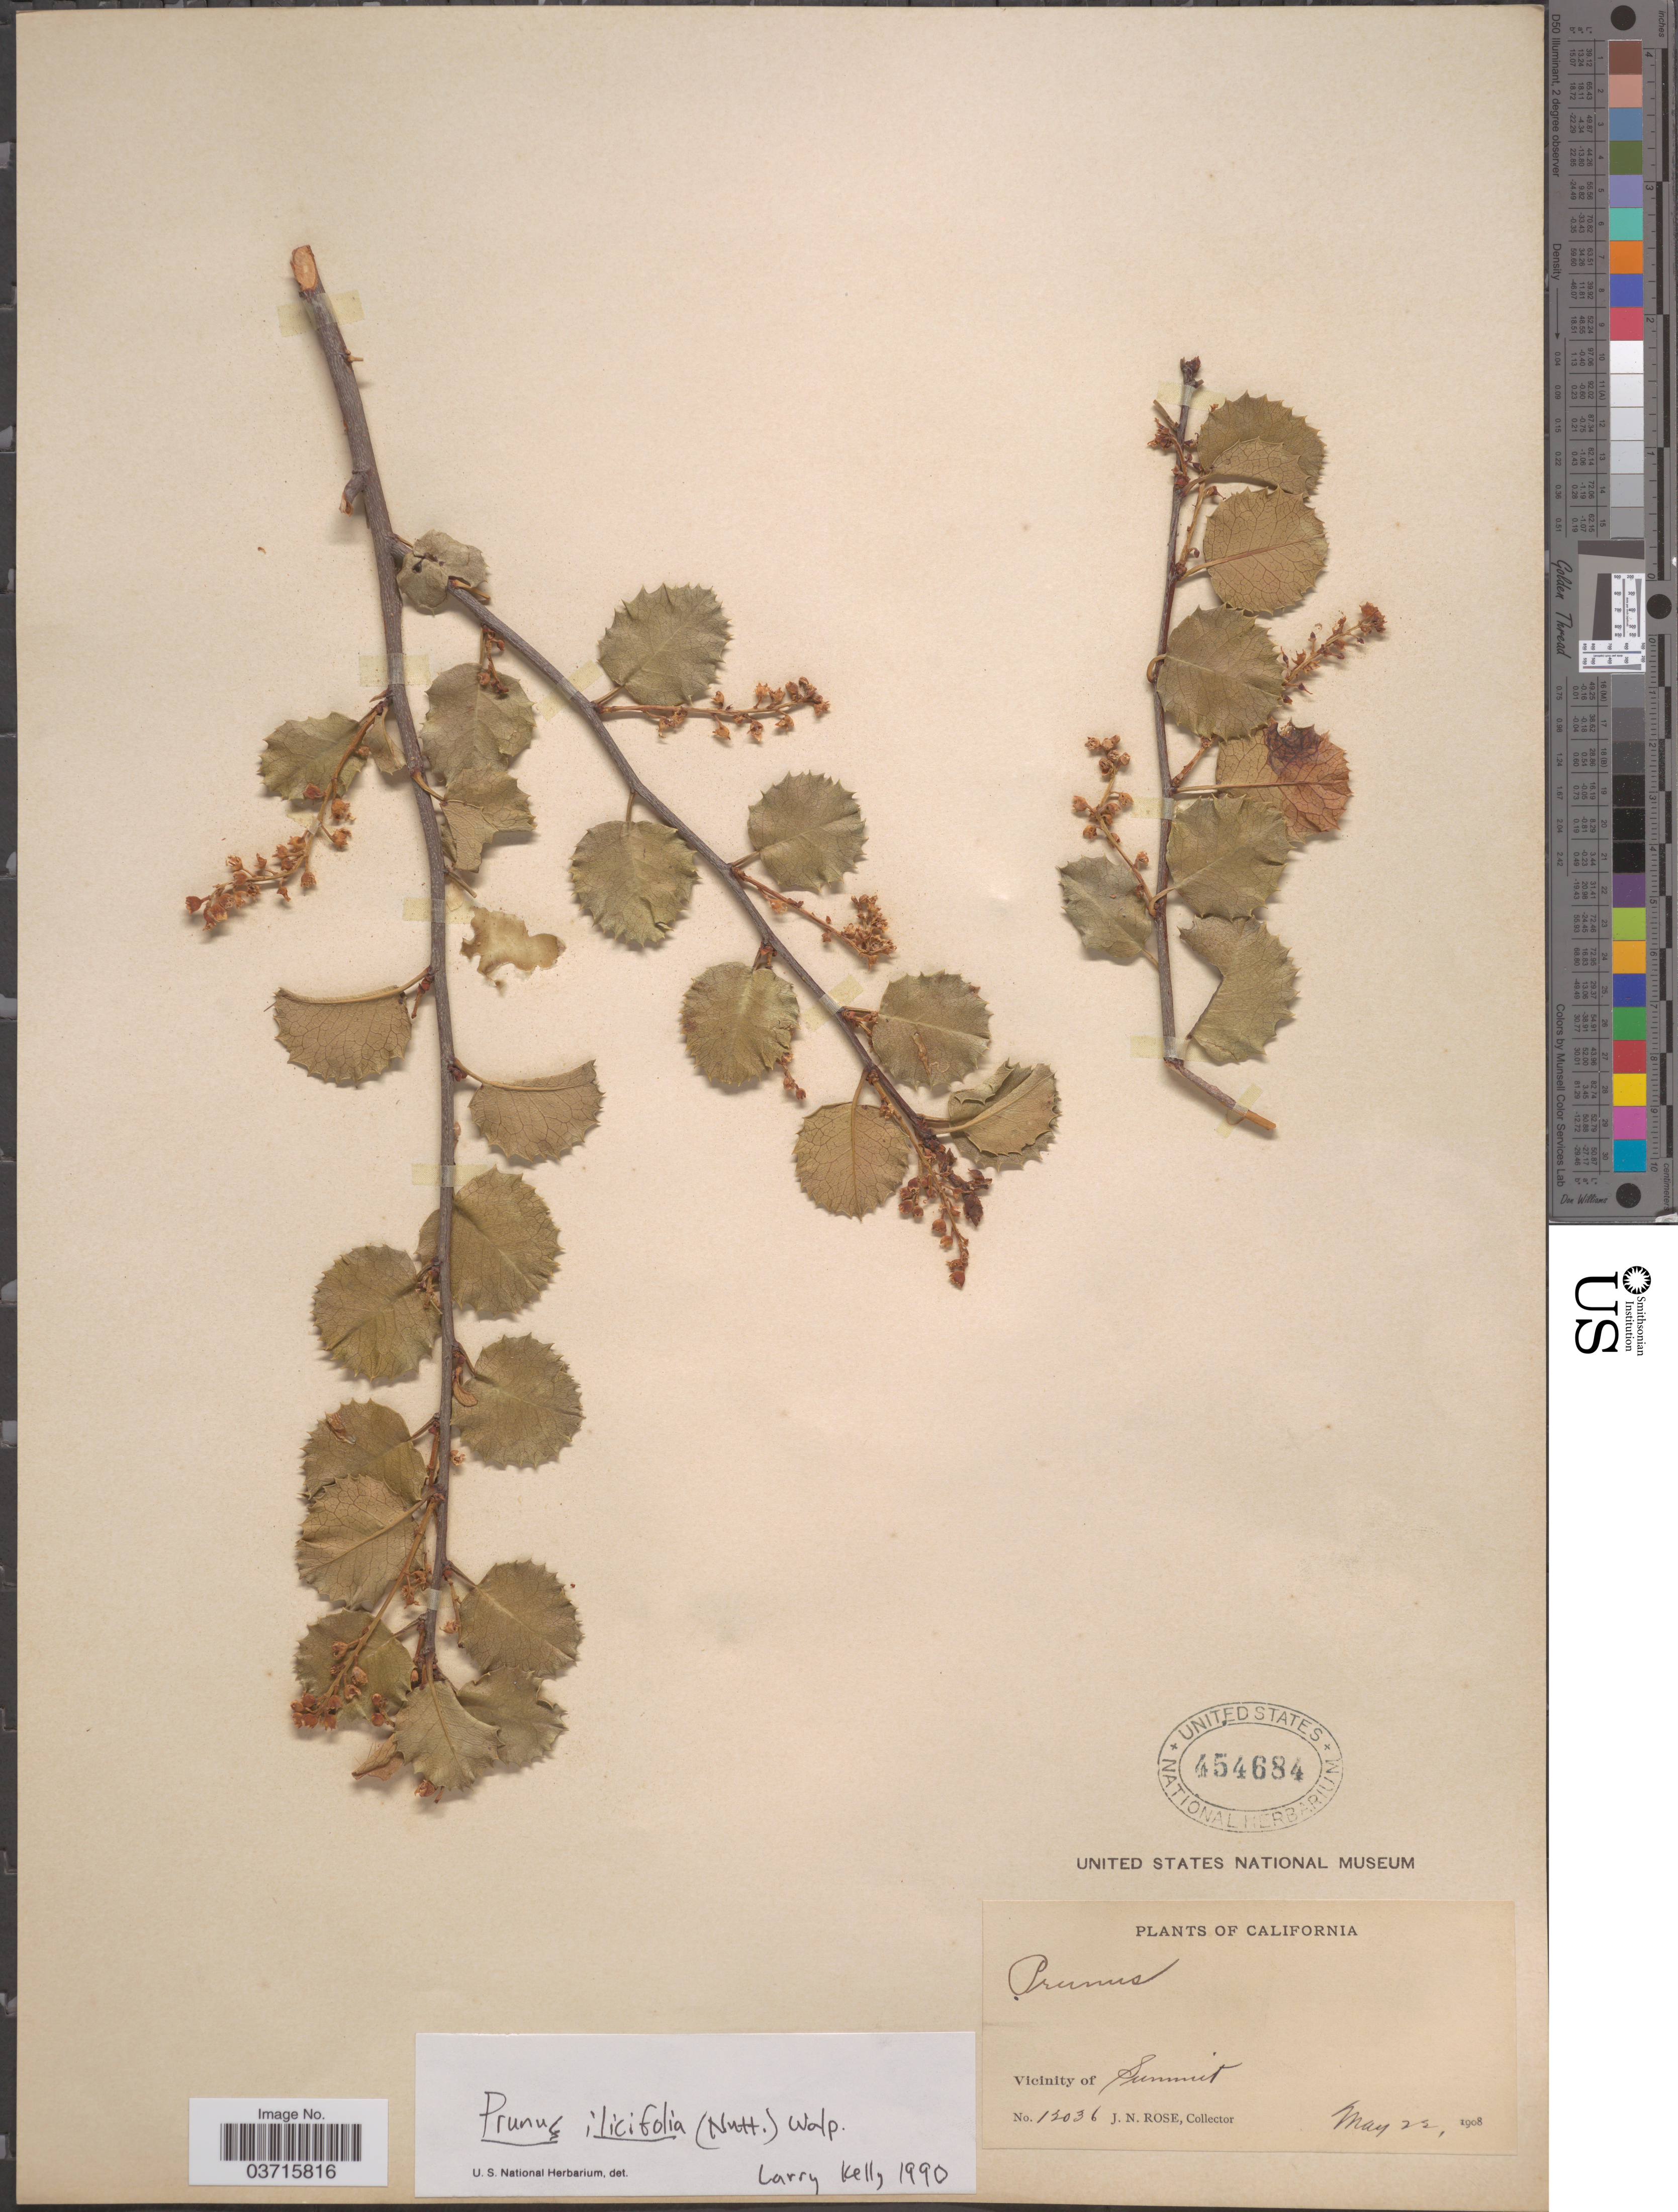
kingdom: Plantae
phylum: Tracheophyta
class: Magnoliopsida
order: Rosales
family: Rosaceae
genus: Prunus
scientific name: Prunus ilicifolia var. ilicifolia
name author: (Nutt. ex Hook. & Arn.) D. Dietr.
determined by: Strong, Mark T., (BOT), Smithsonian Institution - National Museum of Natural History (UNITED STATES)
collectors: J. N. Rose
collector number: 12036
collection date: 1908-05-22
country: United States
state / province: California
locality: Vicinity of Summit.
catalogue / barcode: US 454684